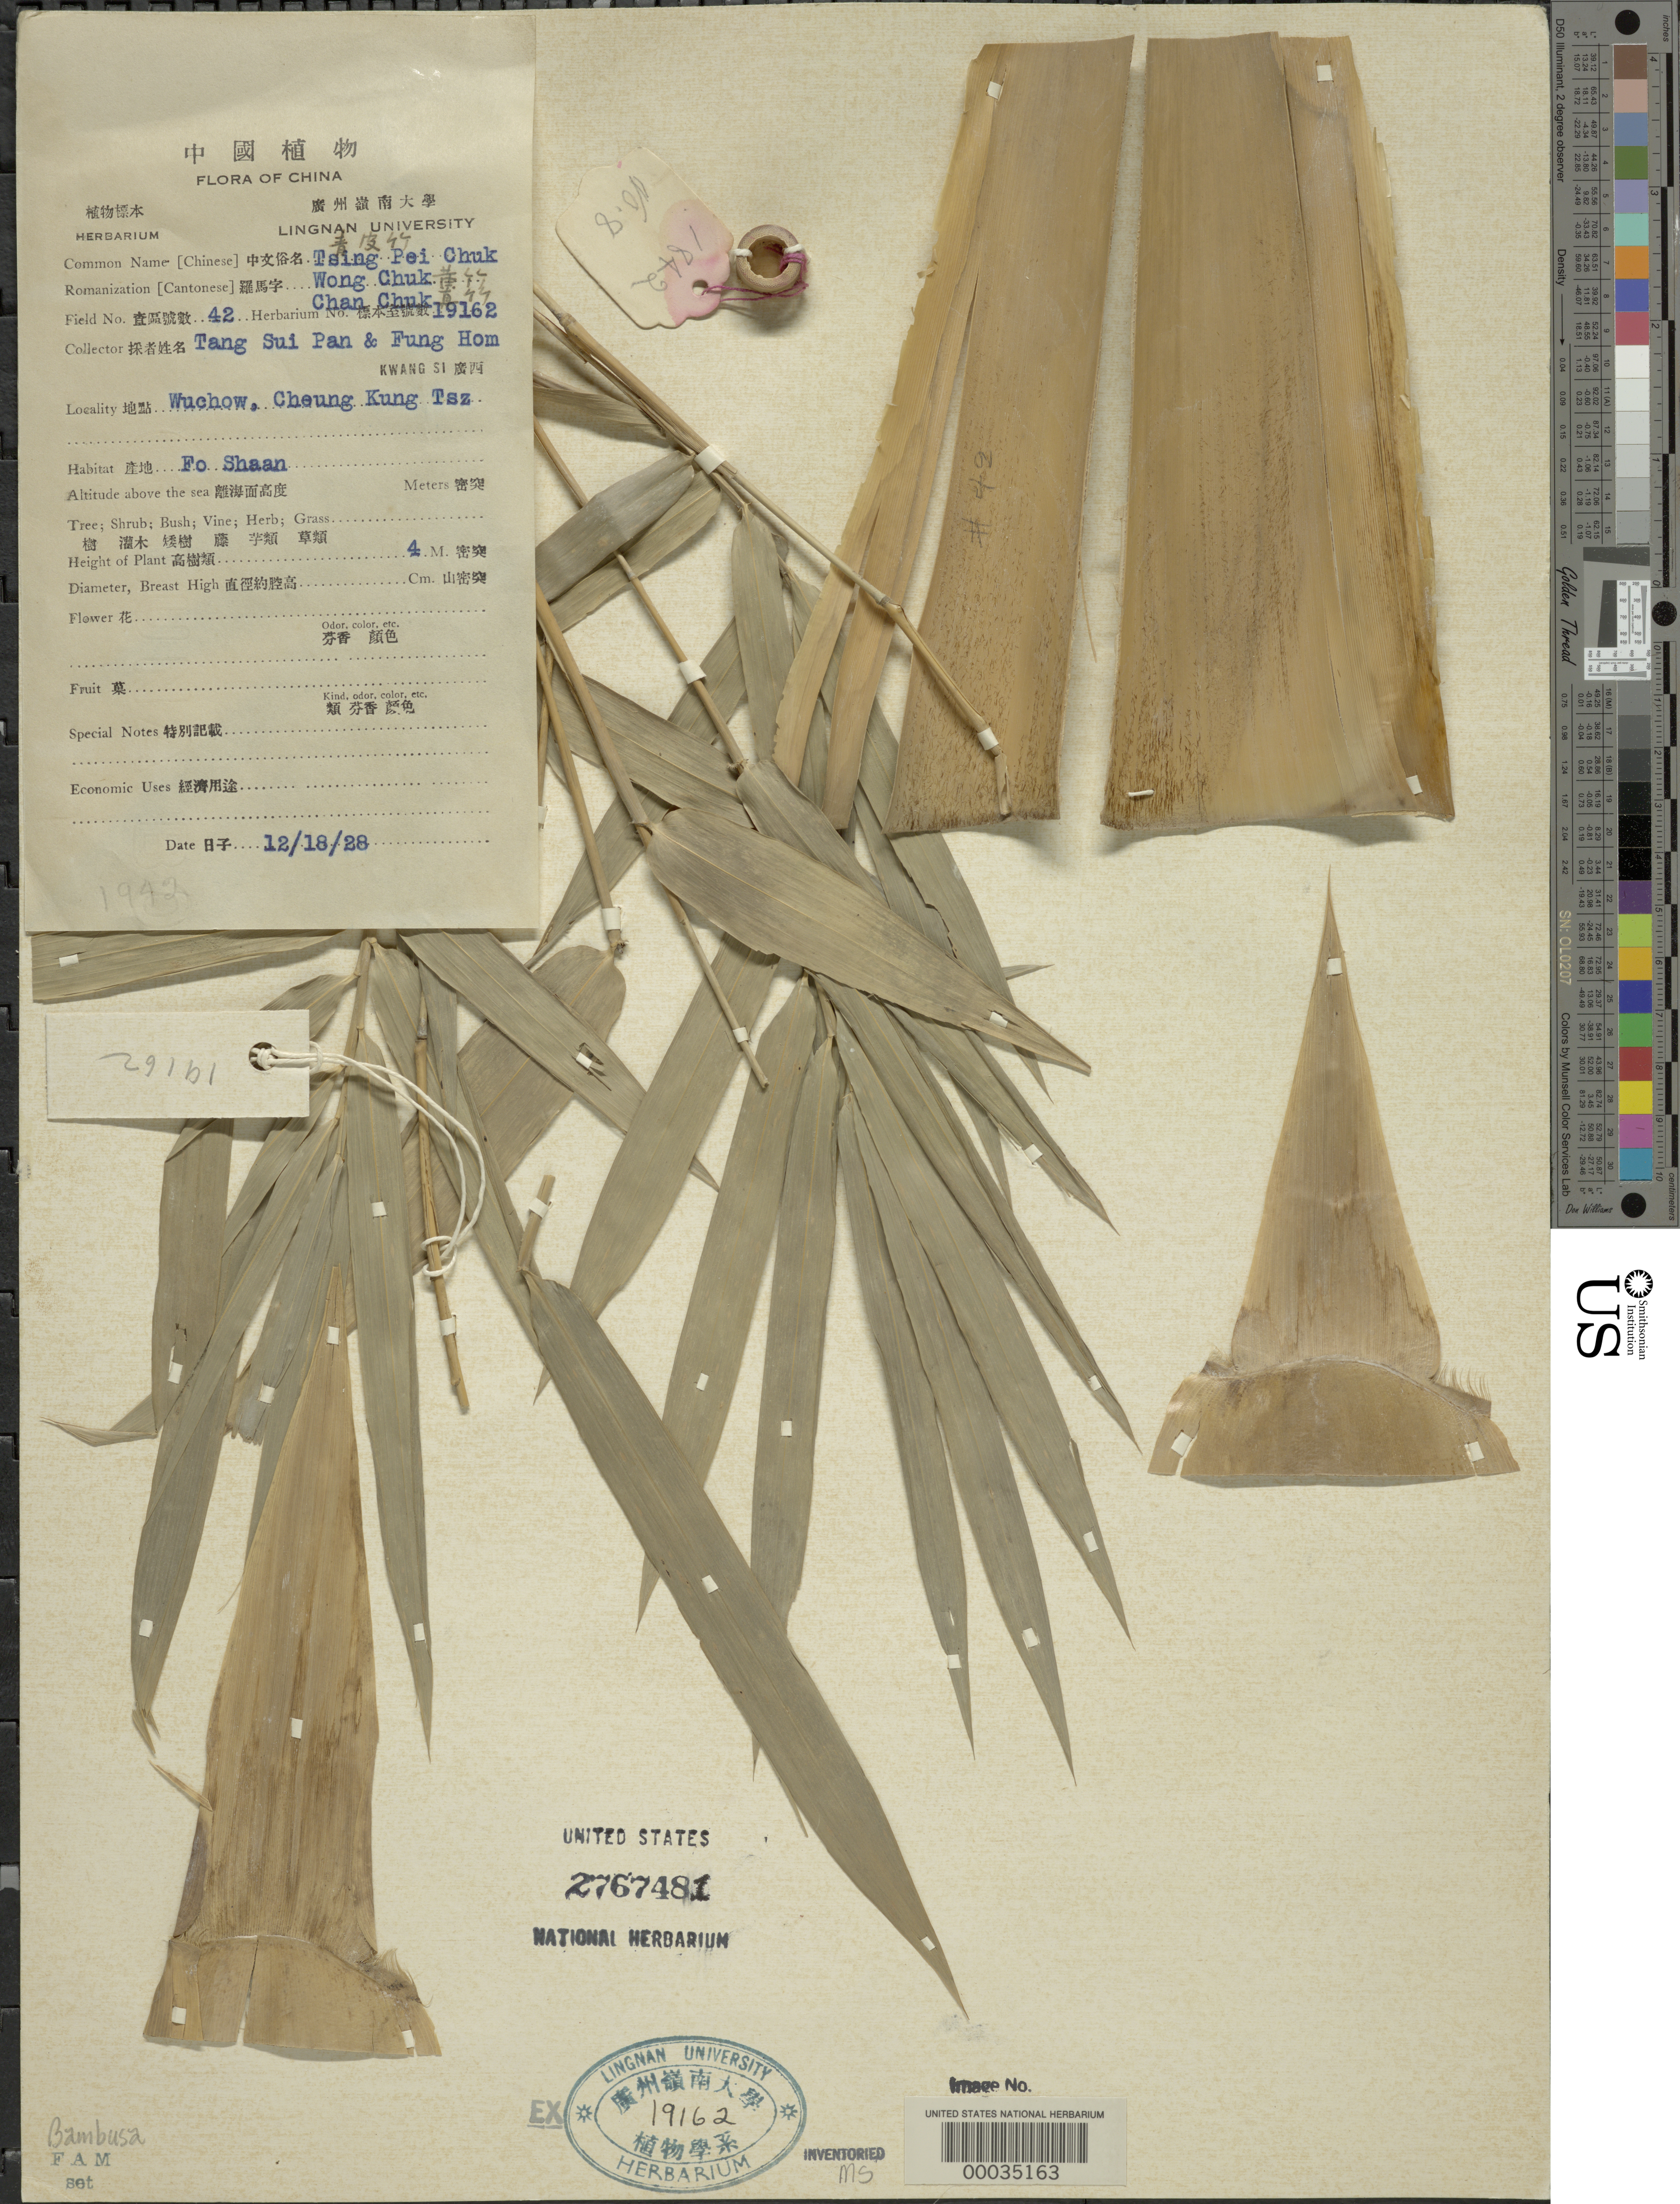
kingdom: Plantae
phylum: Tracheophyta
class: Liliopsida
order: Poales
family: Poaceae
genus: Bambusa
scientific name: Bambusa sp.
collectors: S. P. Tang & H. L. Fung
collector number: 42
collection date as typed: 18 Dec 1928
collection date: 1928-12-18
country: China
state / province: Jiangxi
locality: Wuchow, cheung kung tsz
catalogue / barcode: US 2767481